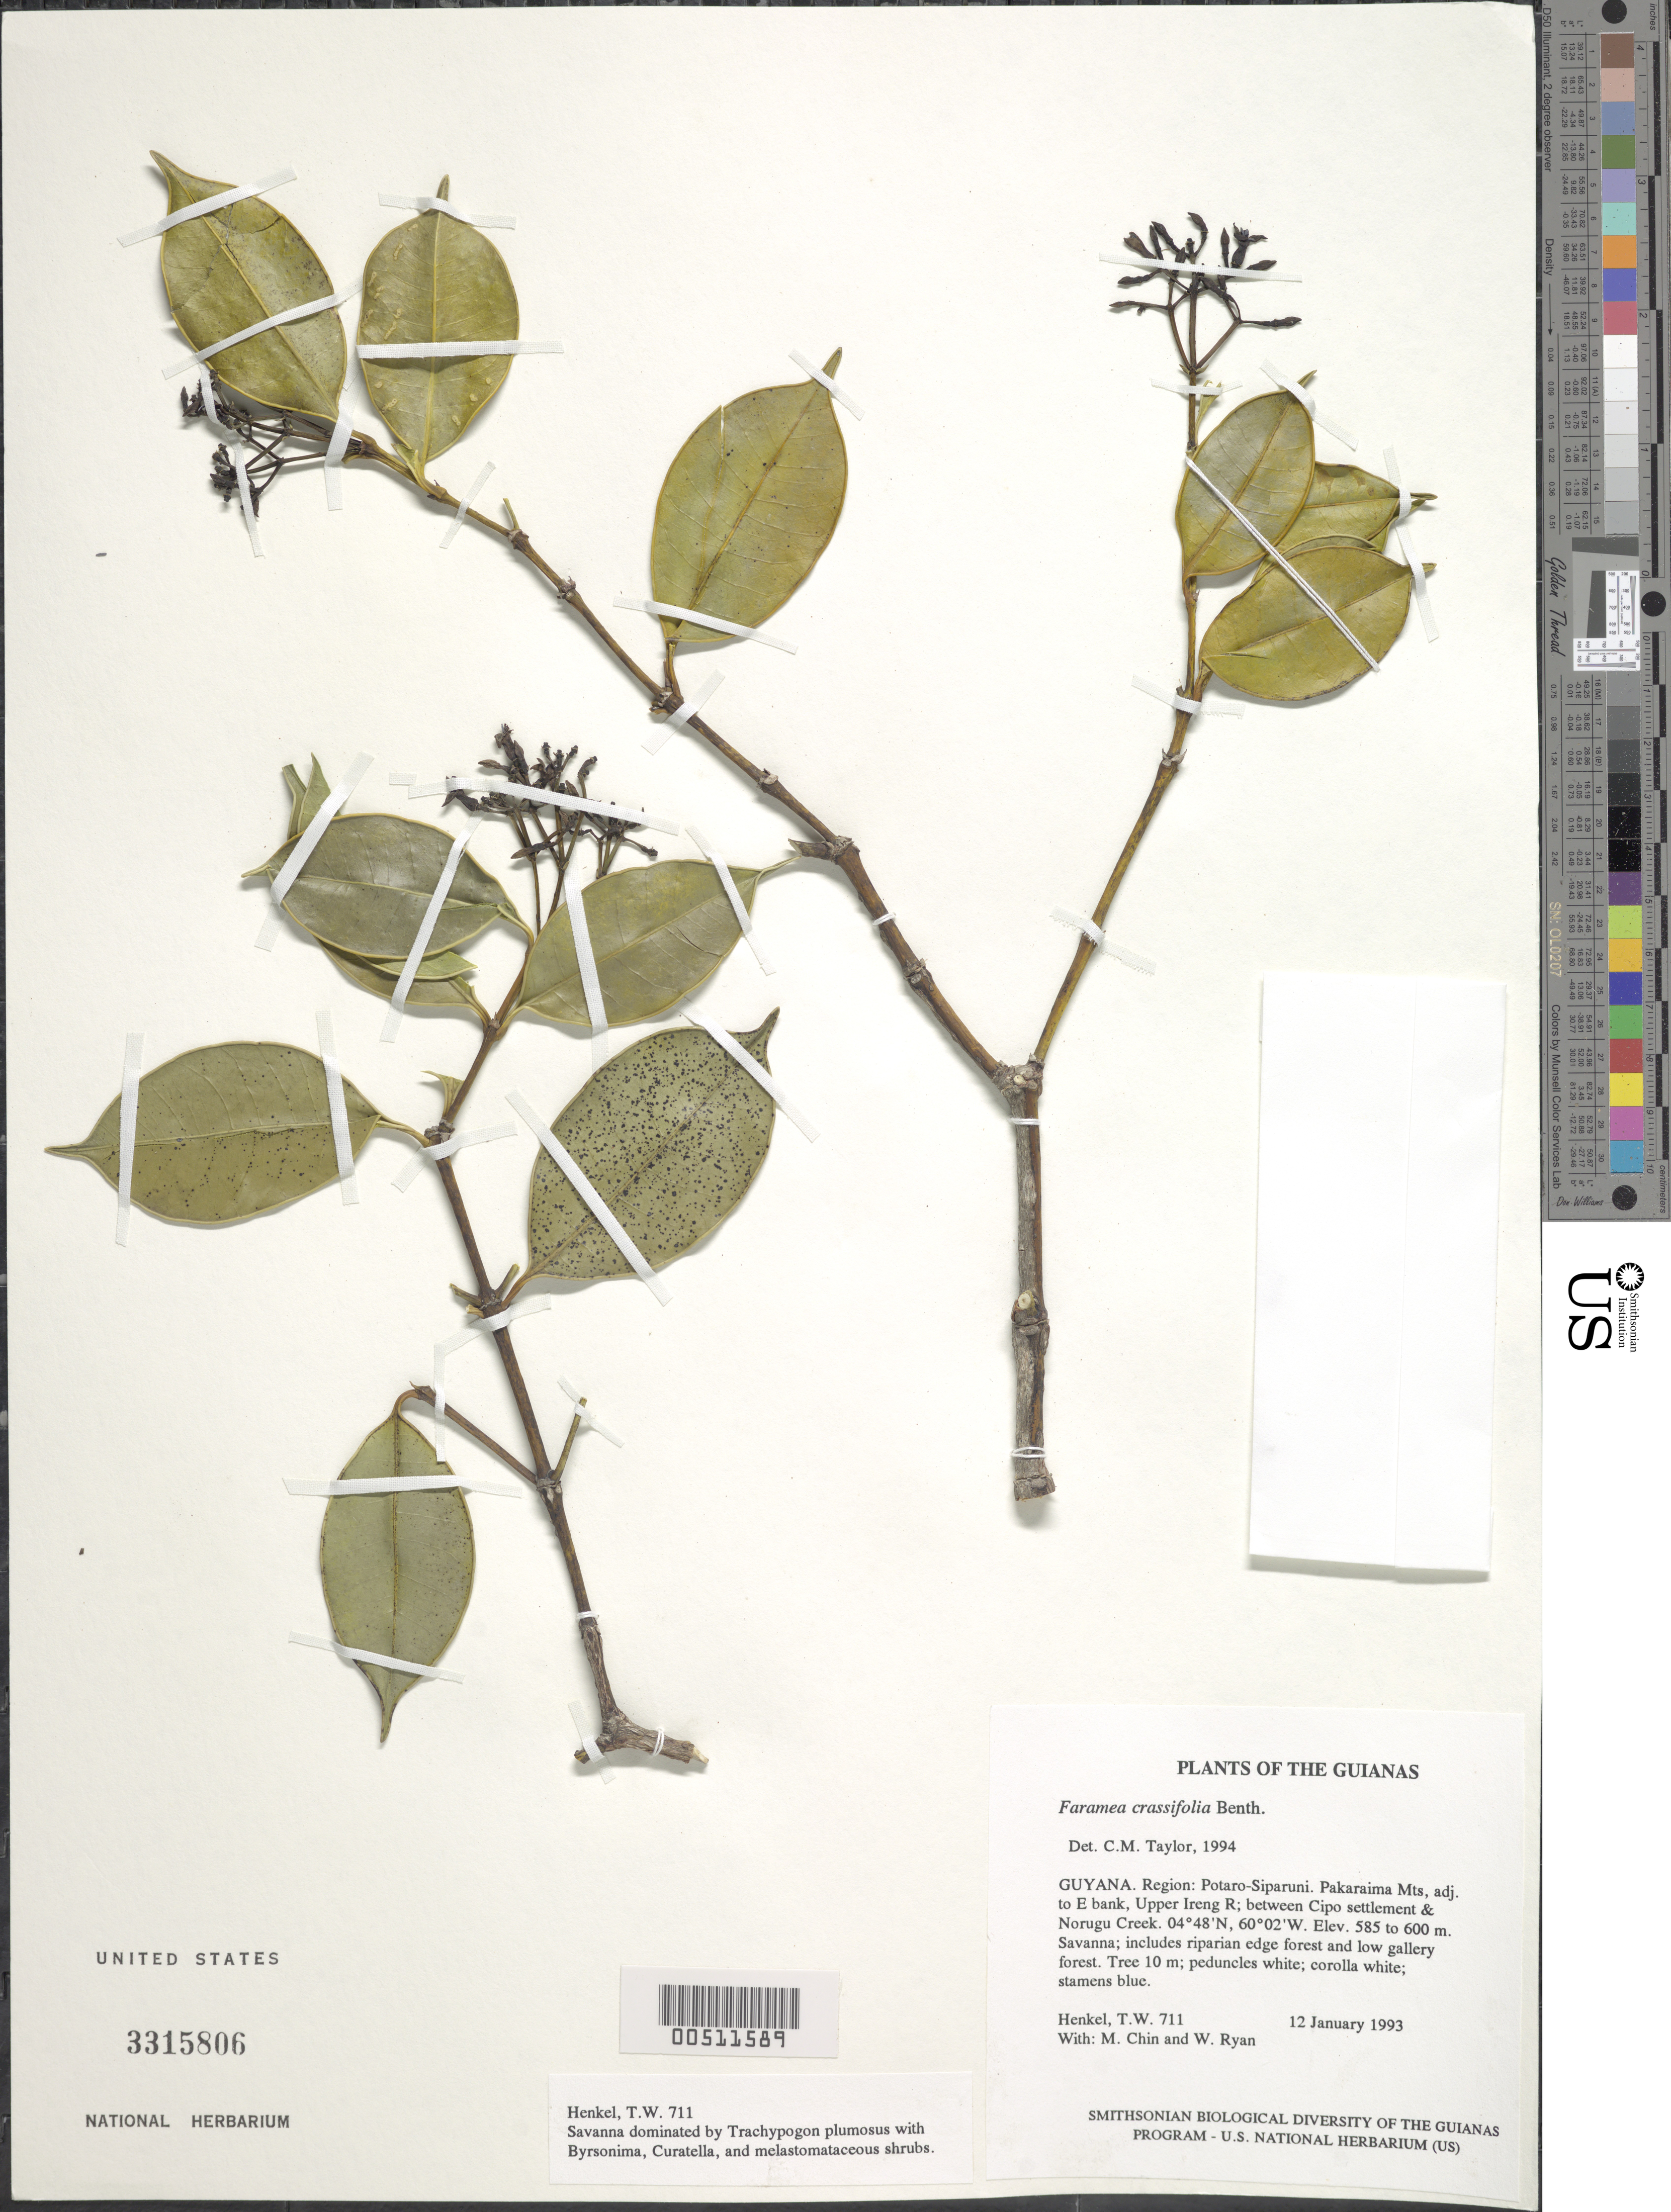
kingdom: Plantae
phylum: Tracheophyta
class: Magnoliopsida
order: Gentianales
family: Rubiaceae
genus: Faramea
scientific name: Faramea crassifolia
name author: Benth.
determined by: Taylor, Charlotte M.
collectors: T. Henkel, M. Chin & W. Ryan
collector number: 711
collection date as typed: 12 January 1993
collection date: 1993-01-12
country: Guyana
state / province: Potaro-Siparuni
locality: Pakaraima Mts, adj. to E bank, Upper Ireng R; between Cipo settlement & Norugu Creek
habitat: Savanna; includes riparian edge forest and low gallery forest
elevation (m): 585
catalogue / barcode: US 3315806